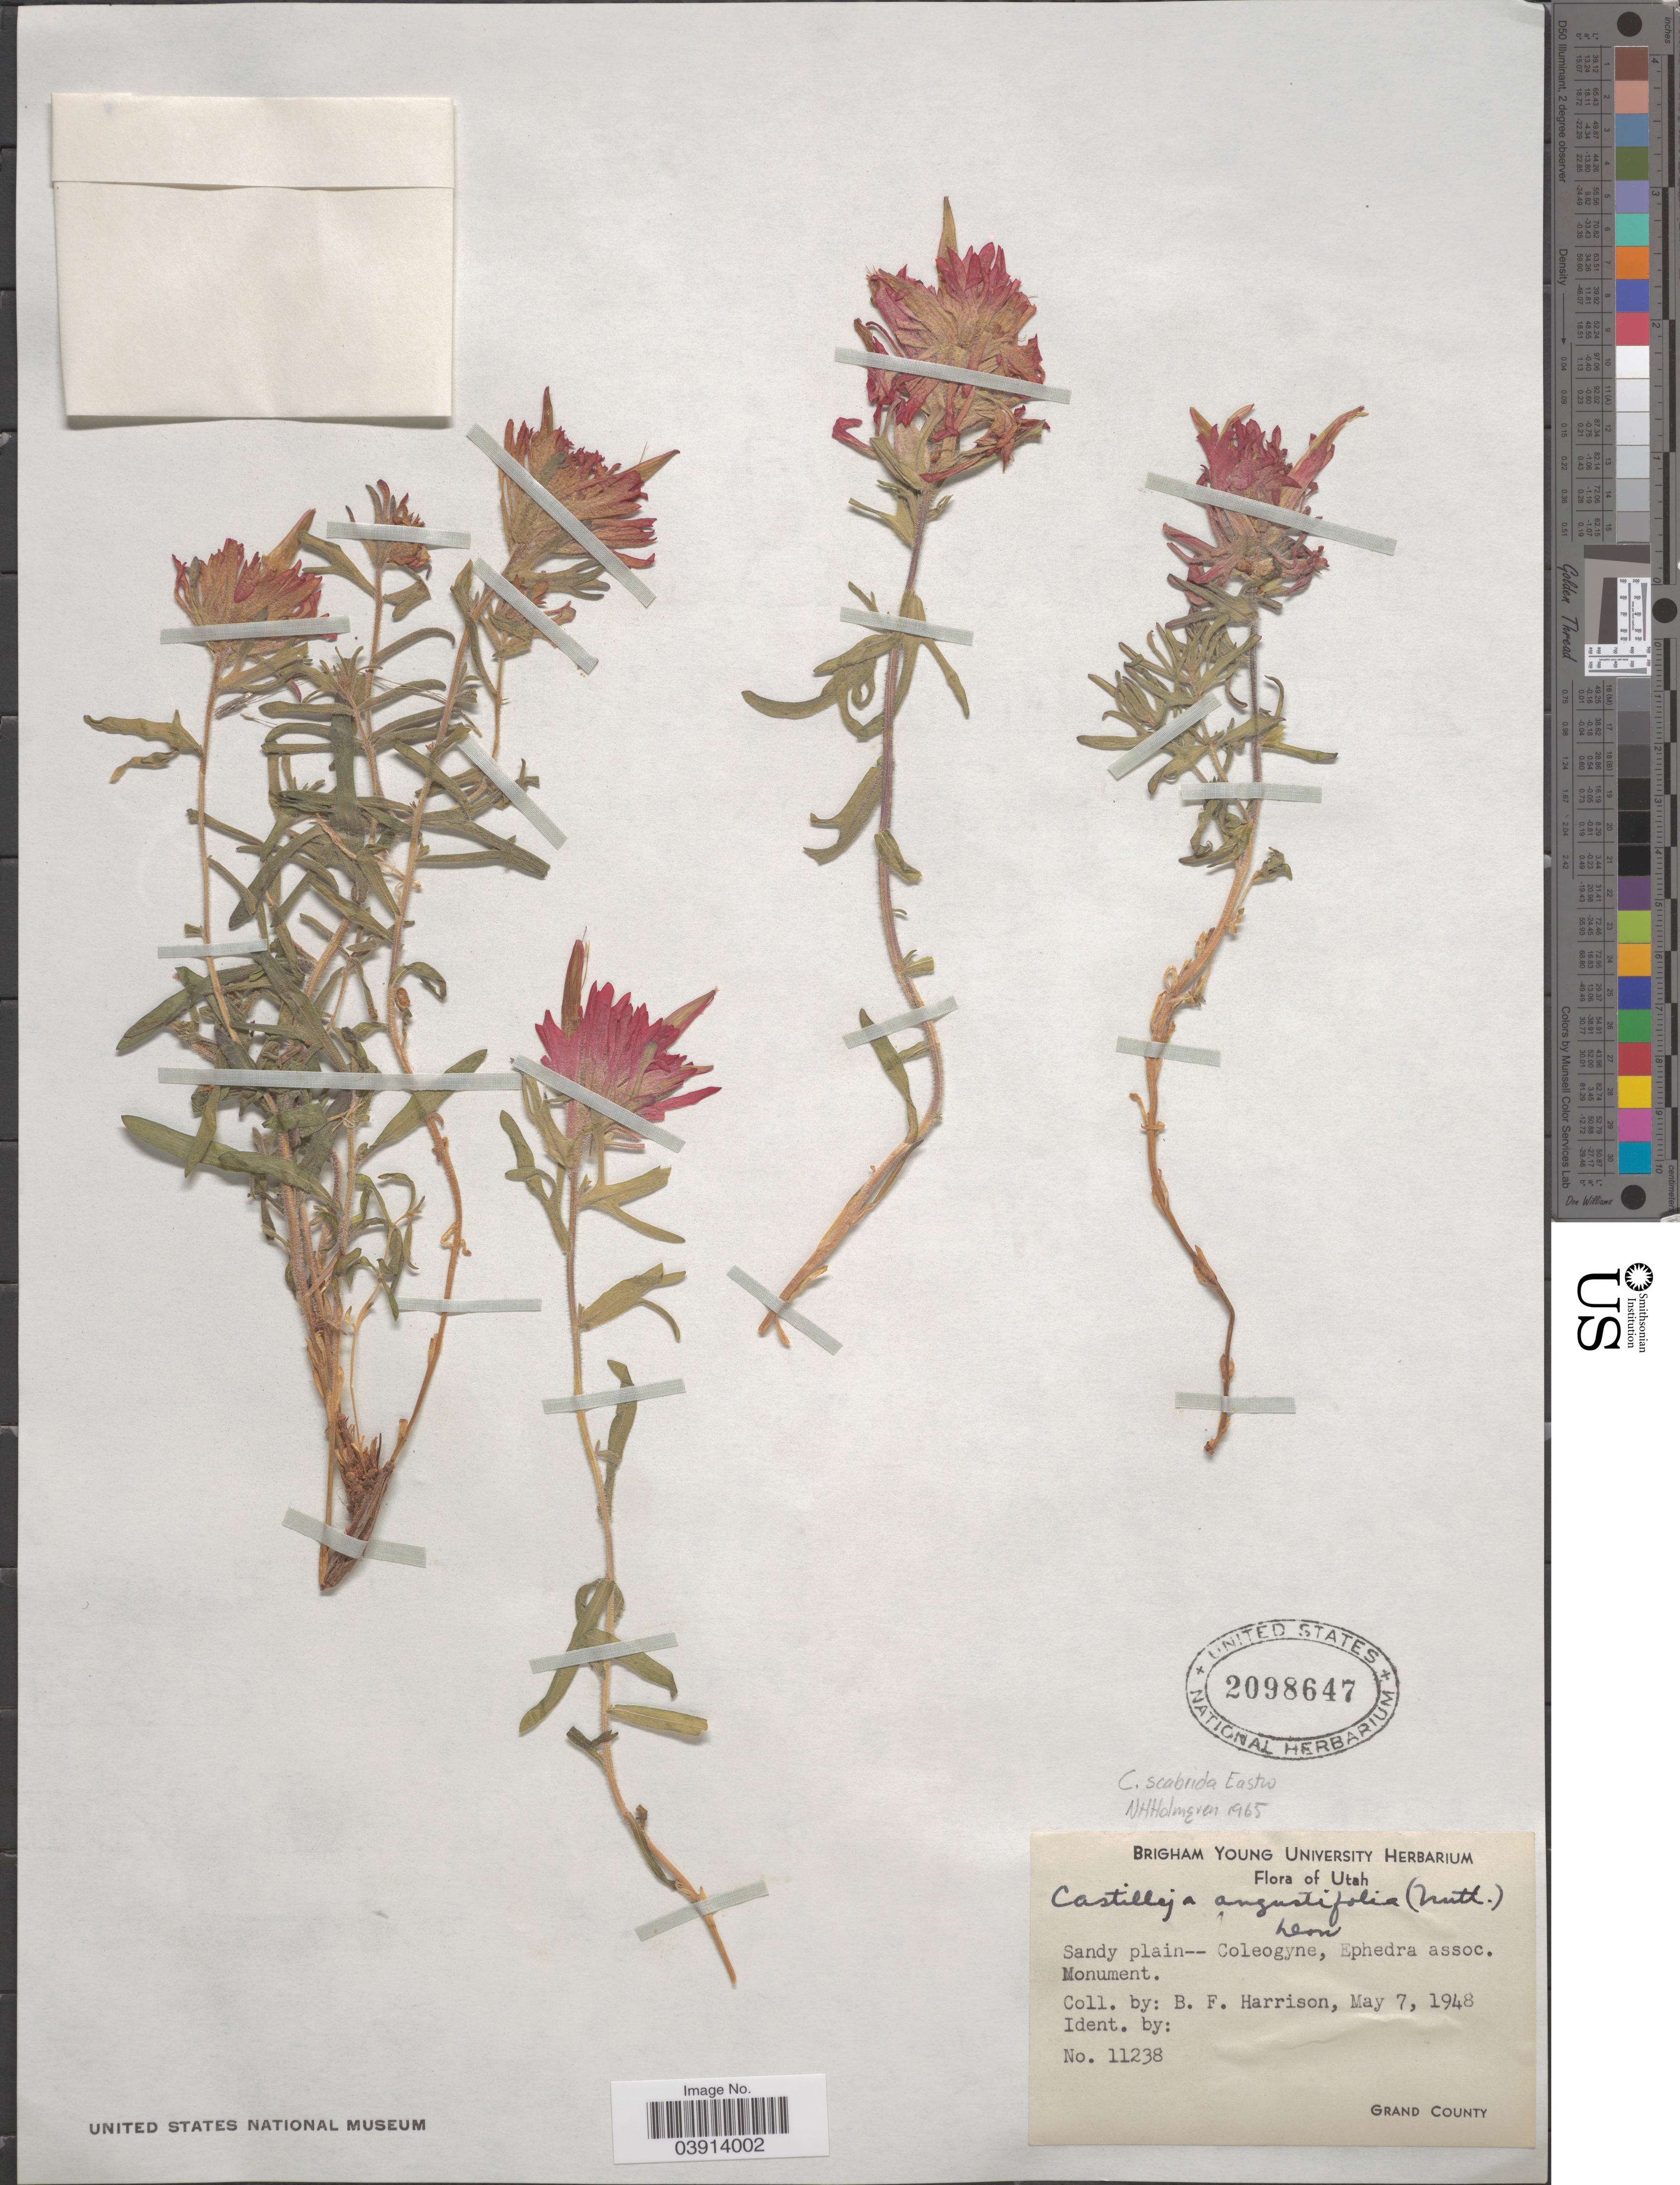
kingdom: Plantae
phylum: Tracheophyta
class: Magnoliopsida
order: Lamiales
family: Orobanchaceae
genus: Castilleja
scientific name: Castilleja scabrida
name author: Eastw.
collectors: B. F. Harrison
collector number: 11238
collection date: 1948-05-07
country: United States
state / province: Utah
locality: Coleogyne, Ephedra assoc. Monument. Grand County.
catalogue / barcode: US 2098647